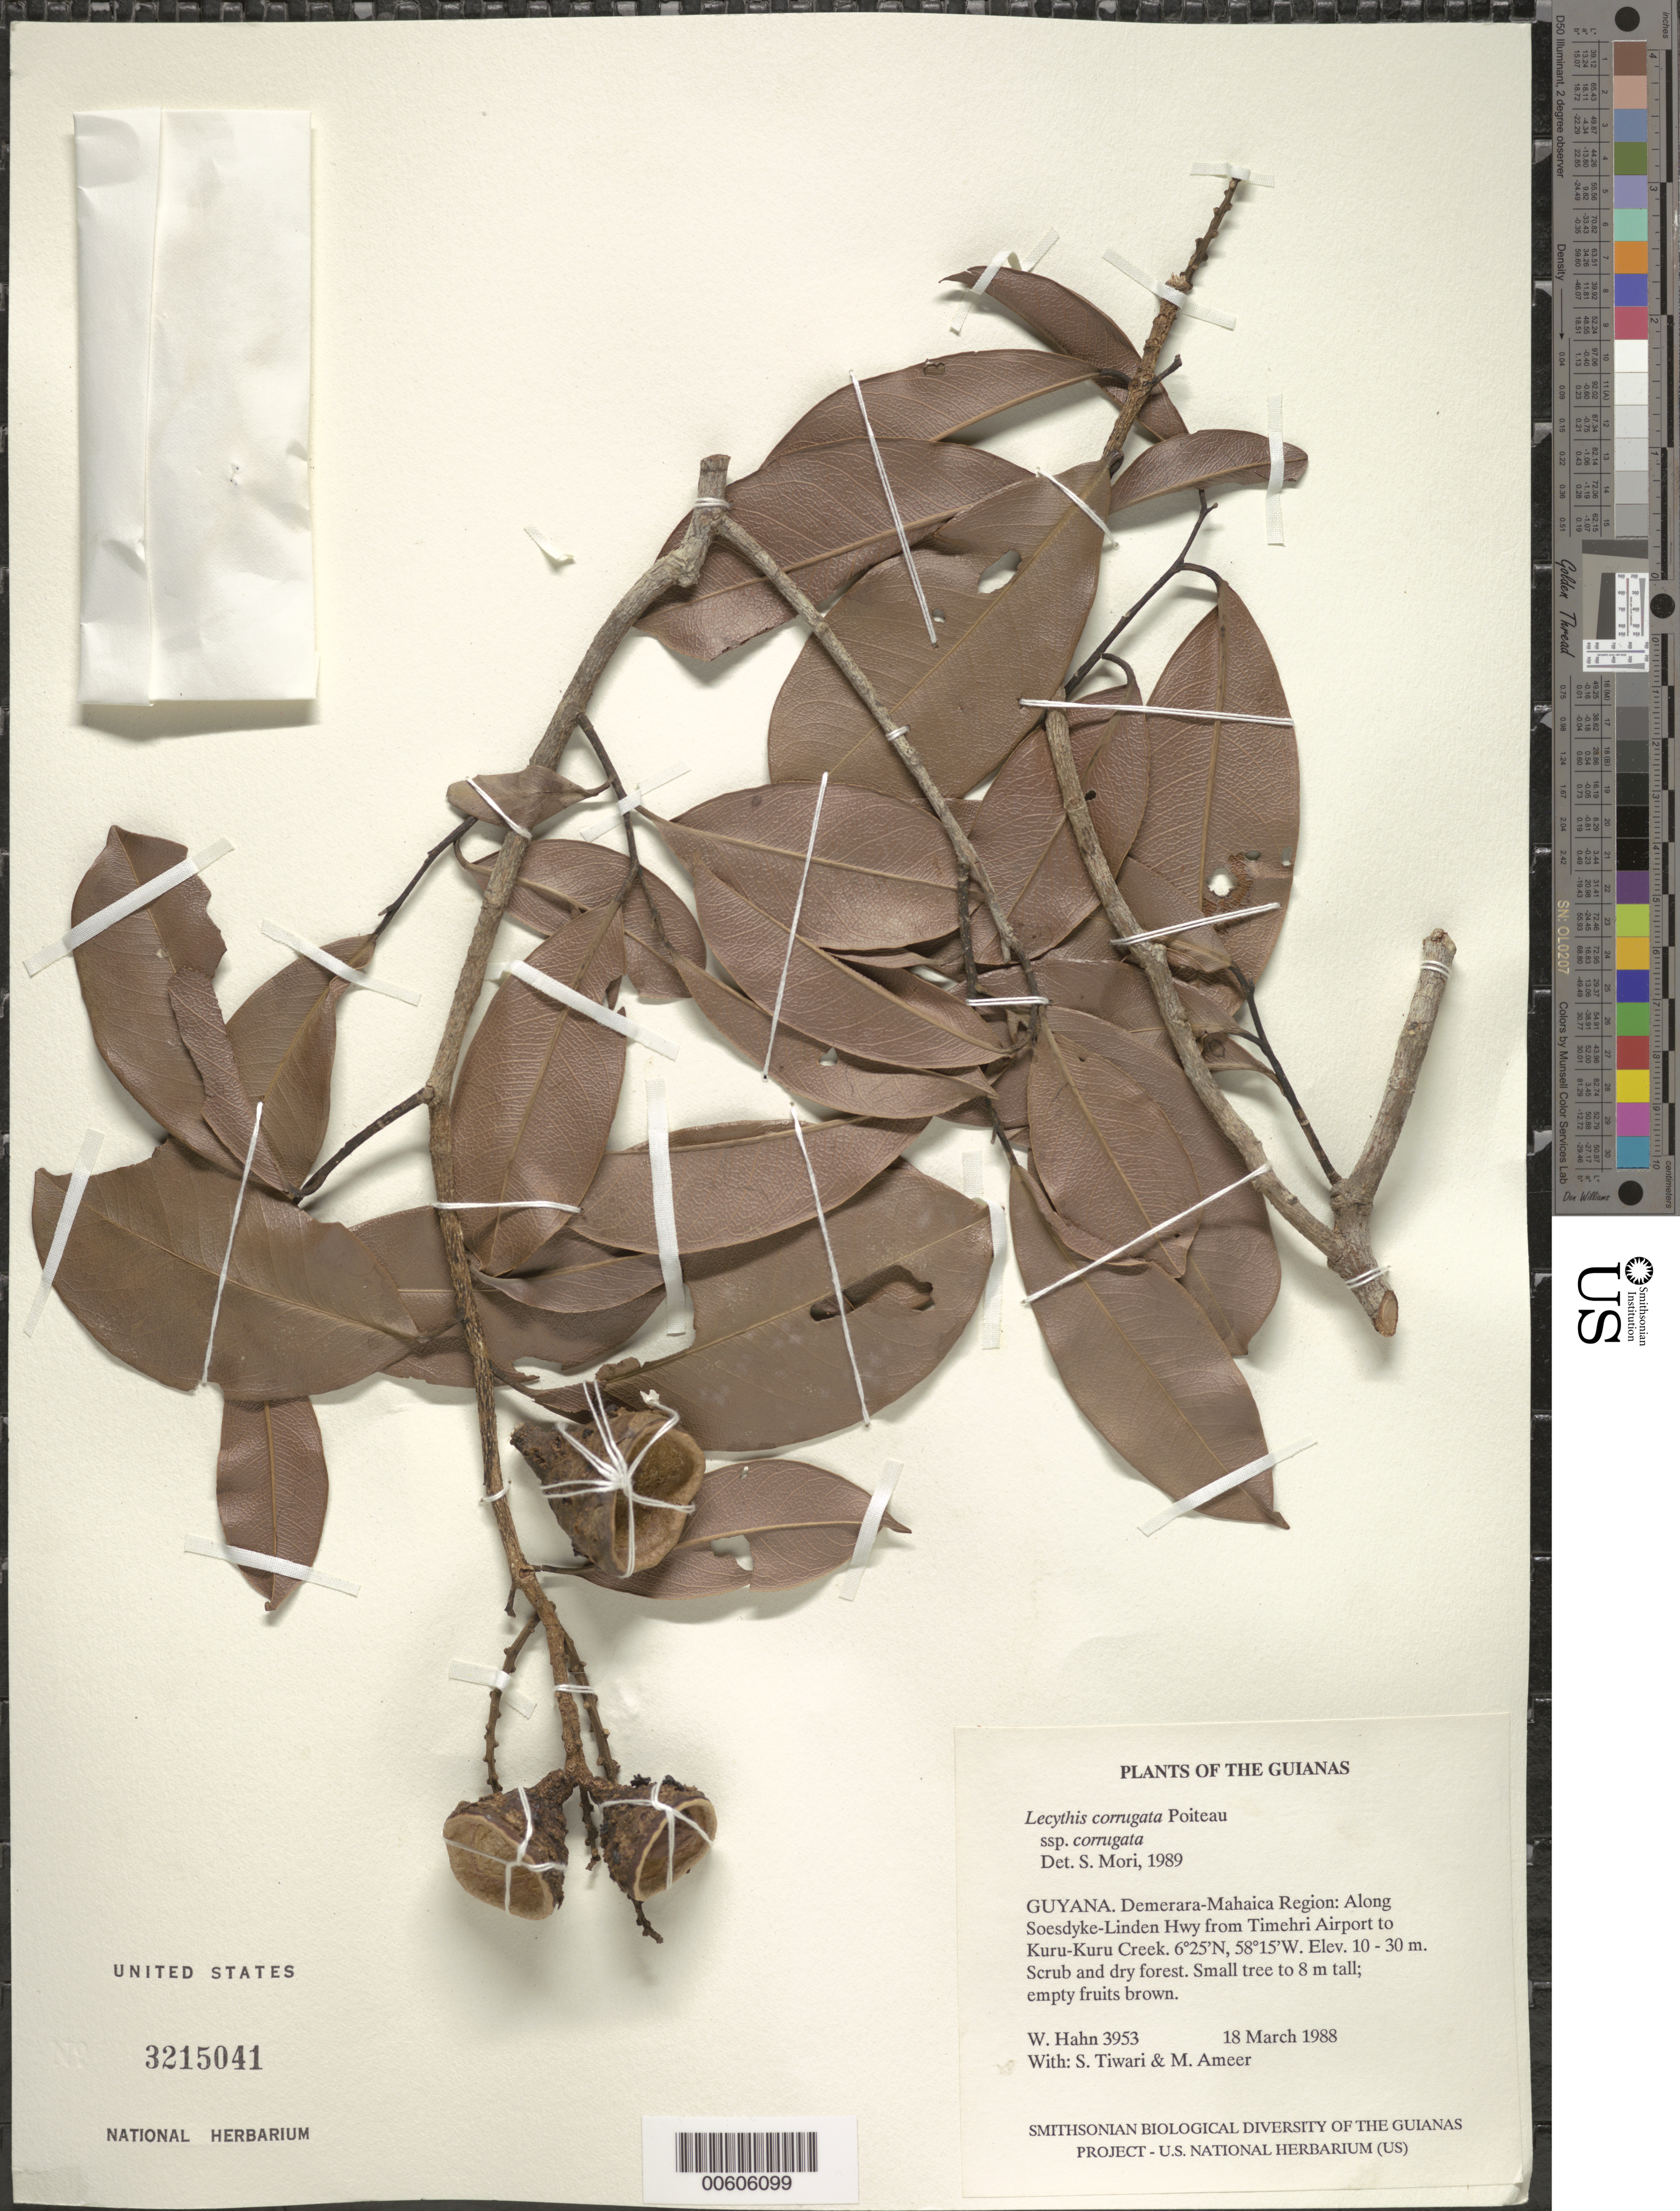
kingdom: Plantae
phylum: Tracheophyta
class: Magnoliopsida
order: Ericales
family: Lecythidaceae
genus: Lecythis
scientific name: Lecythis corrugata subsp. corrugata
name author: Poit.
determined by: Mori, Scott A.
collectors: W. Hahn, S. Tiwari & M. Ameer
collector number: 3953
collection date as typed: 18 March 1988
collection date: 1988-03-18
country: Guyana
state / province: Demerara-Mahaica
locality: Along Soesdyke-Linden Hwy from Timehri Airport to Kuru-Kuru Creek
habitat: Scrub and dry forest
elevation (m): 10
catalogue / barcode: US 3215041